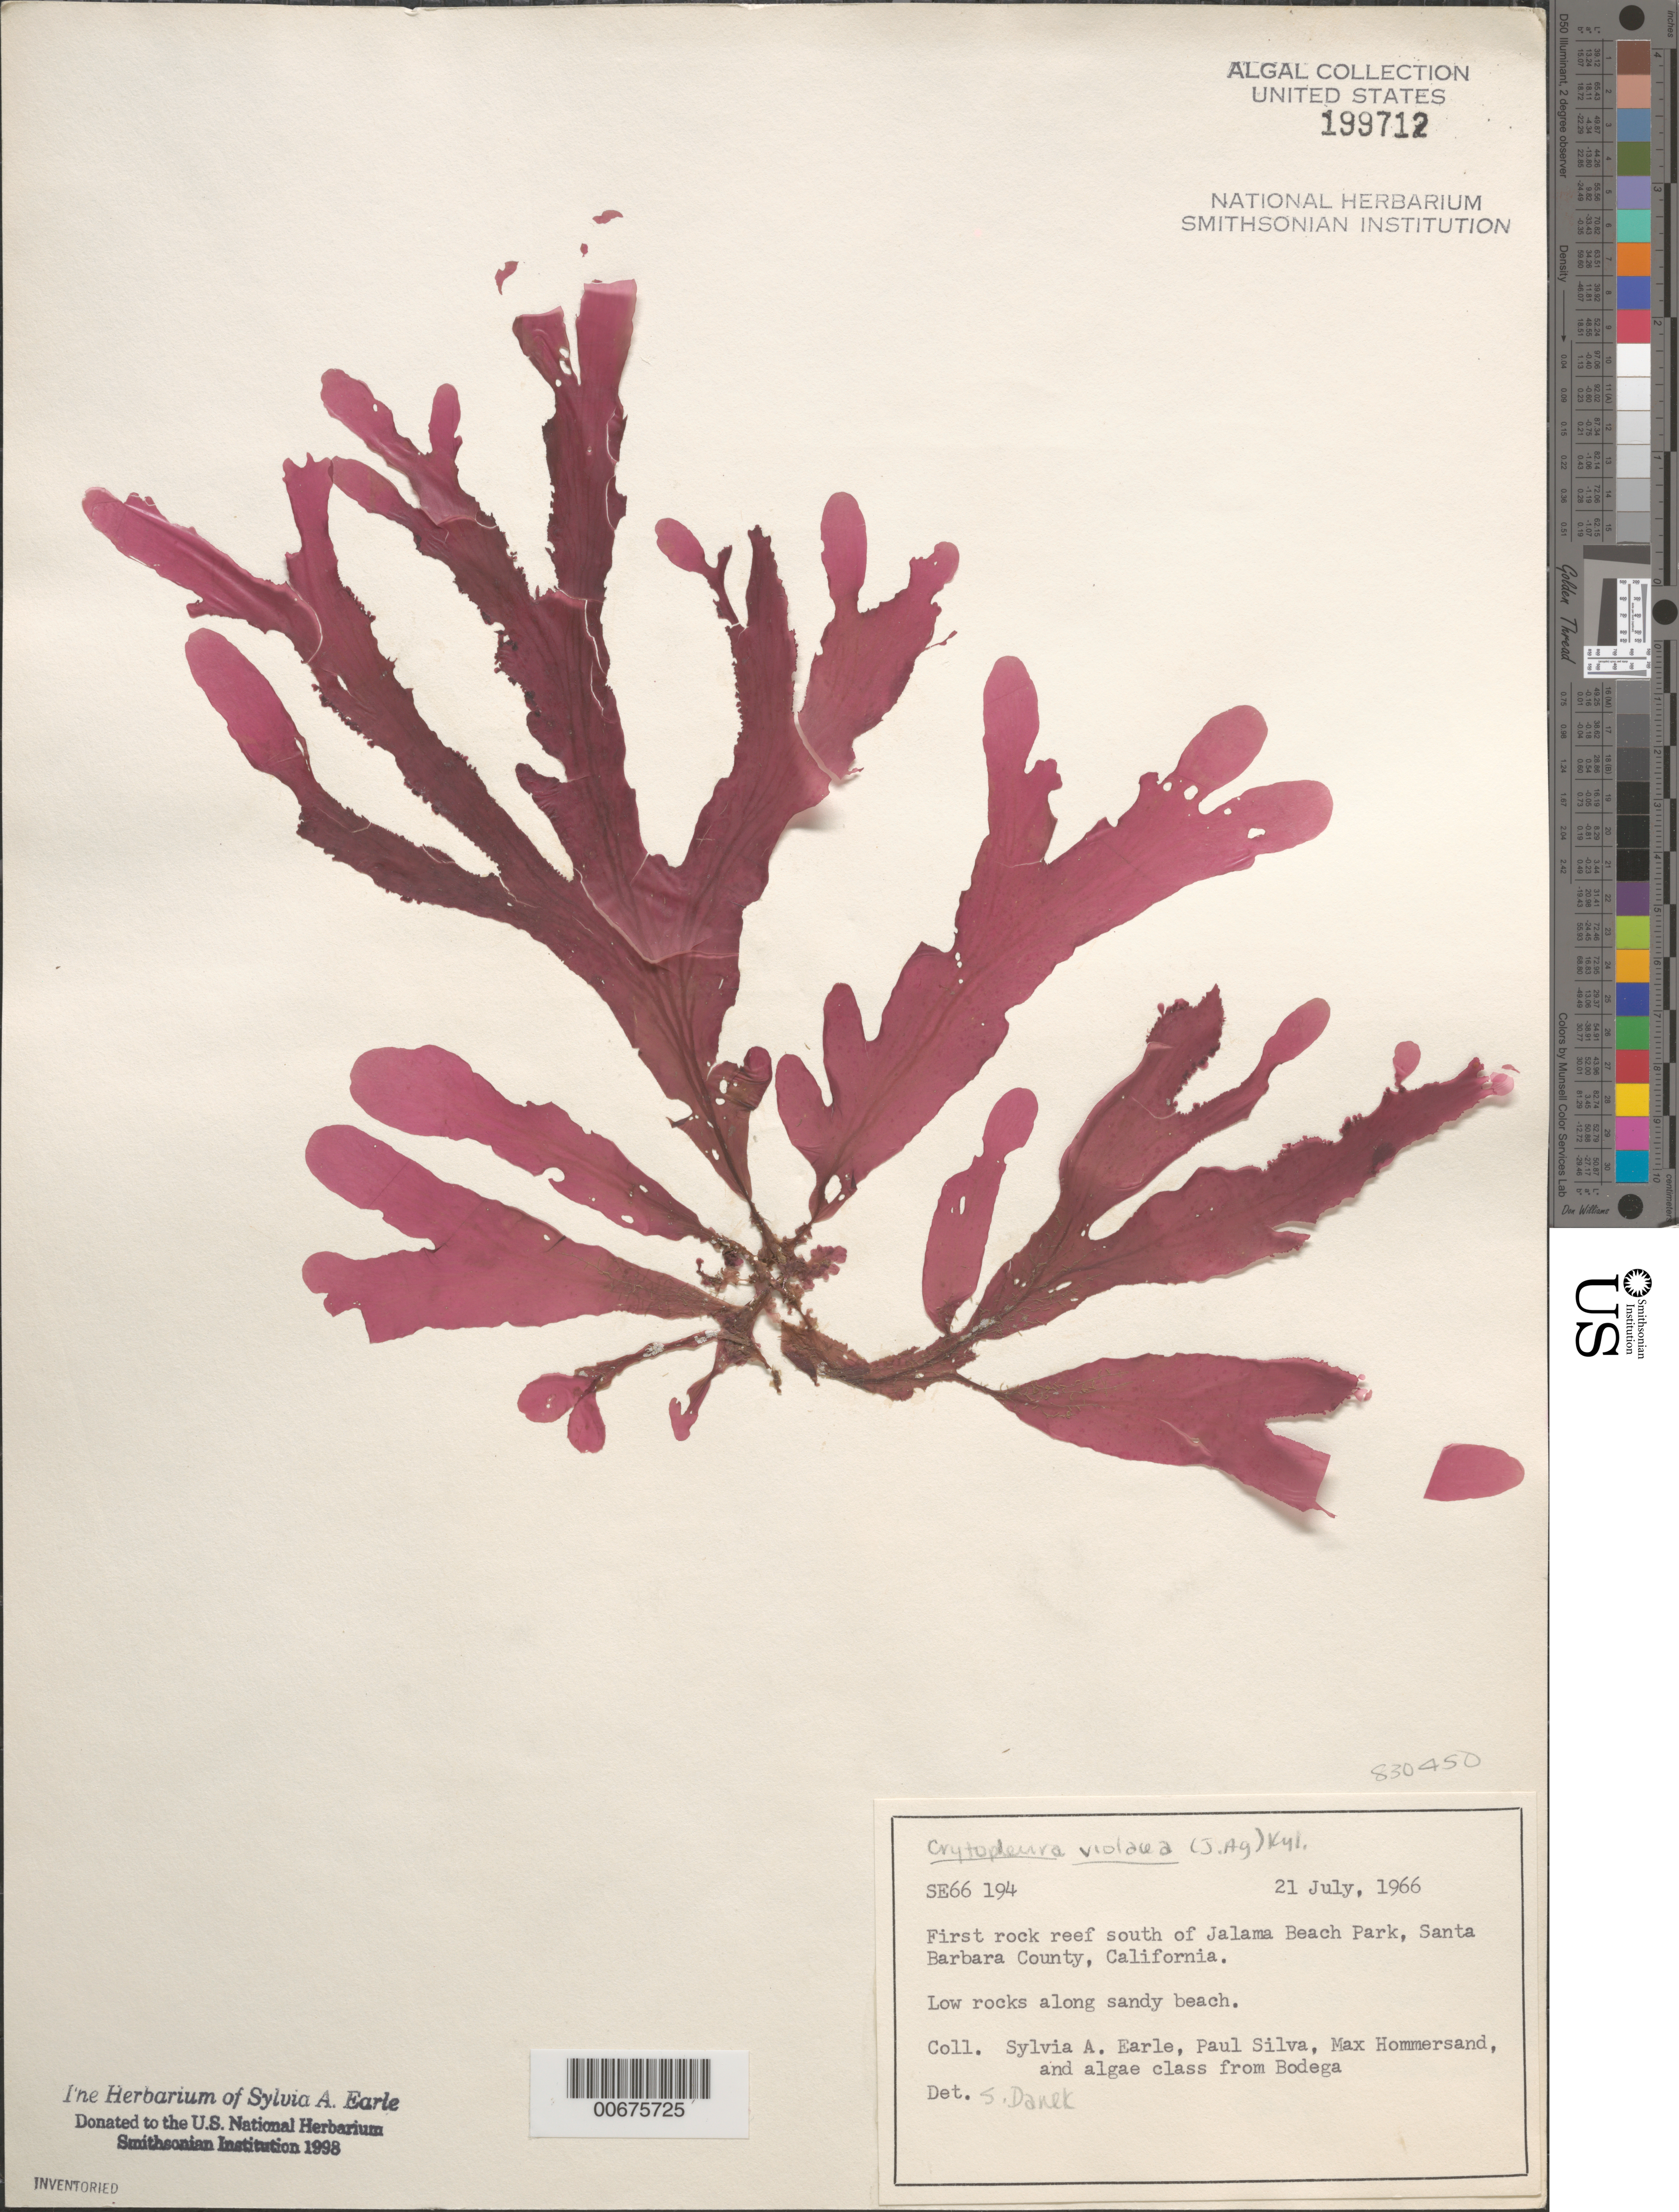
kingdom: Plantae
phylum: Rhodophyta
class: Florideophyceae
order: Ceramiales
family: Delesseriaceae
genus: Cryptopleura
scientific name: Cryptopleura violacea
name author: (J. Ag.) Kylin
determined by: Danek, S. L.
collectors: S. A. Earle, P. C. Silva, M. H. Hommersand & Bodega Algae Class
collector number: Se 66194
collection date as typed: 21 Jul 1966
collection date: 1966-07-21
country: United States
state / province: California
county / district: Santa Barbara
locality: Reef south of Jalama Beach Park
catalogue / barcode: US 199712